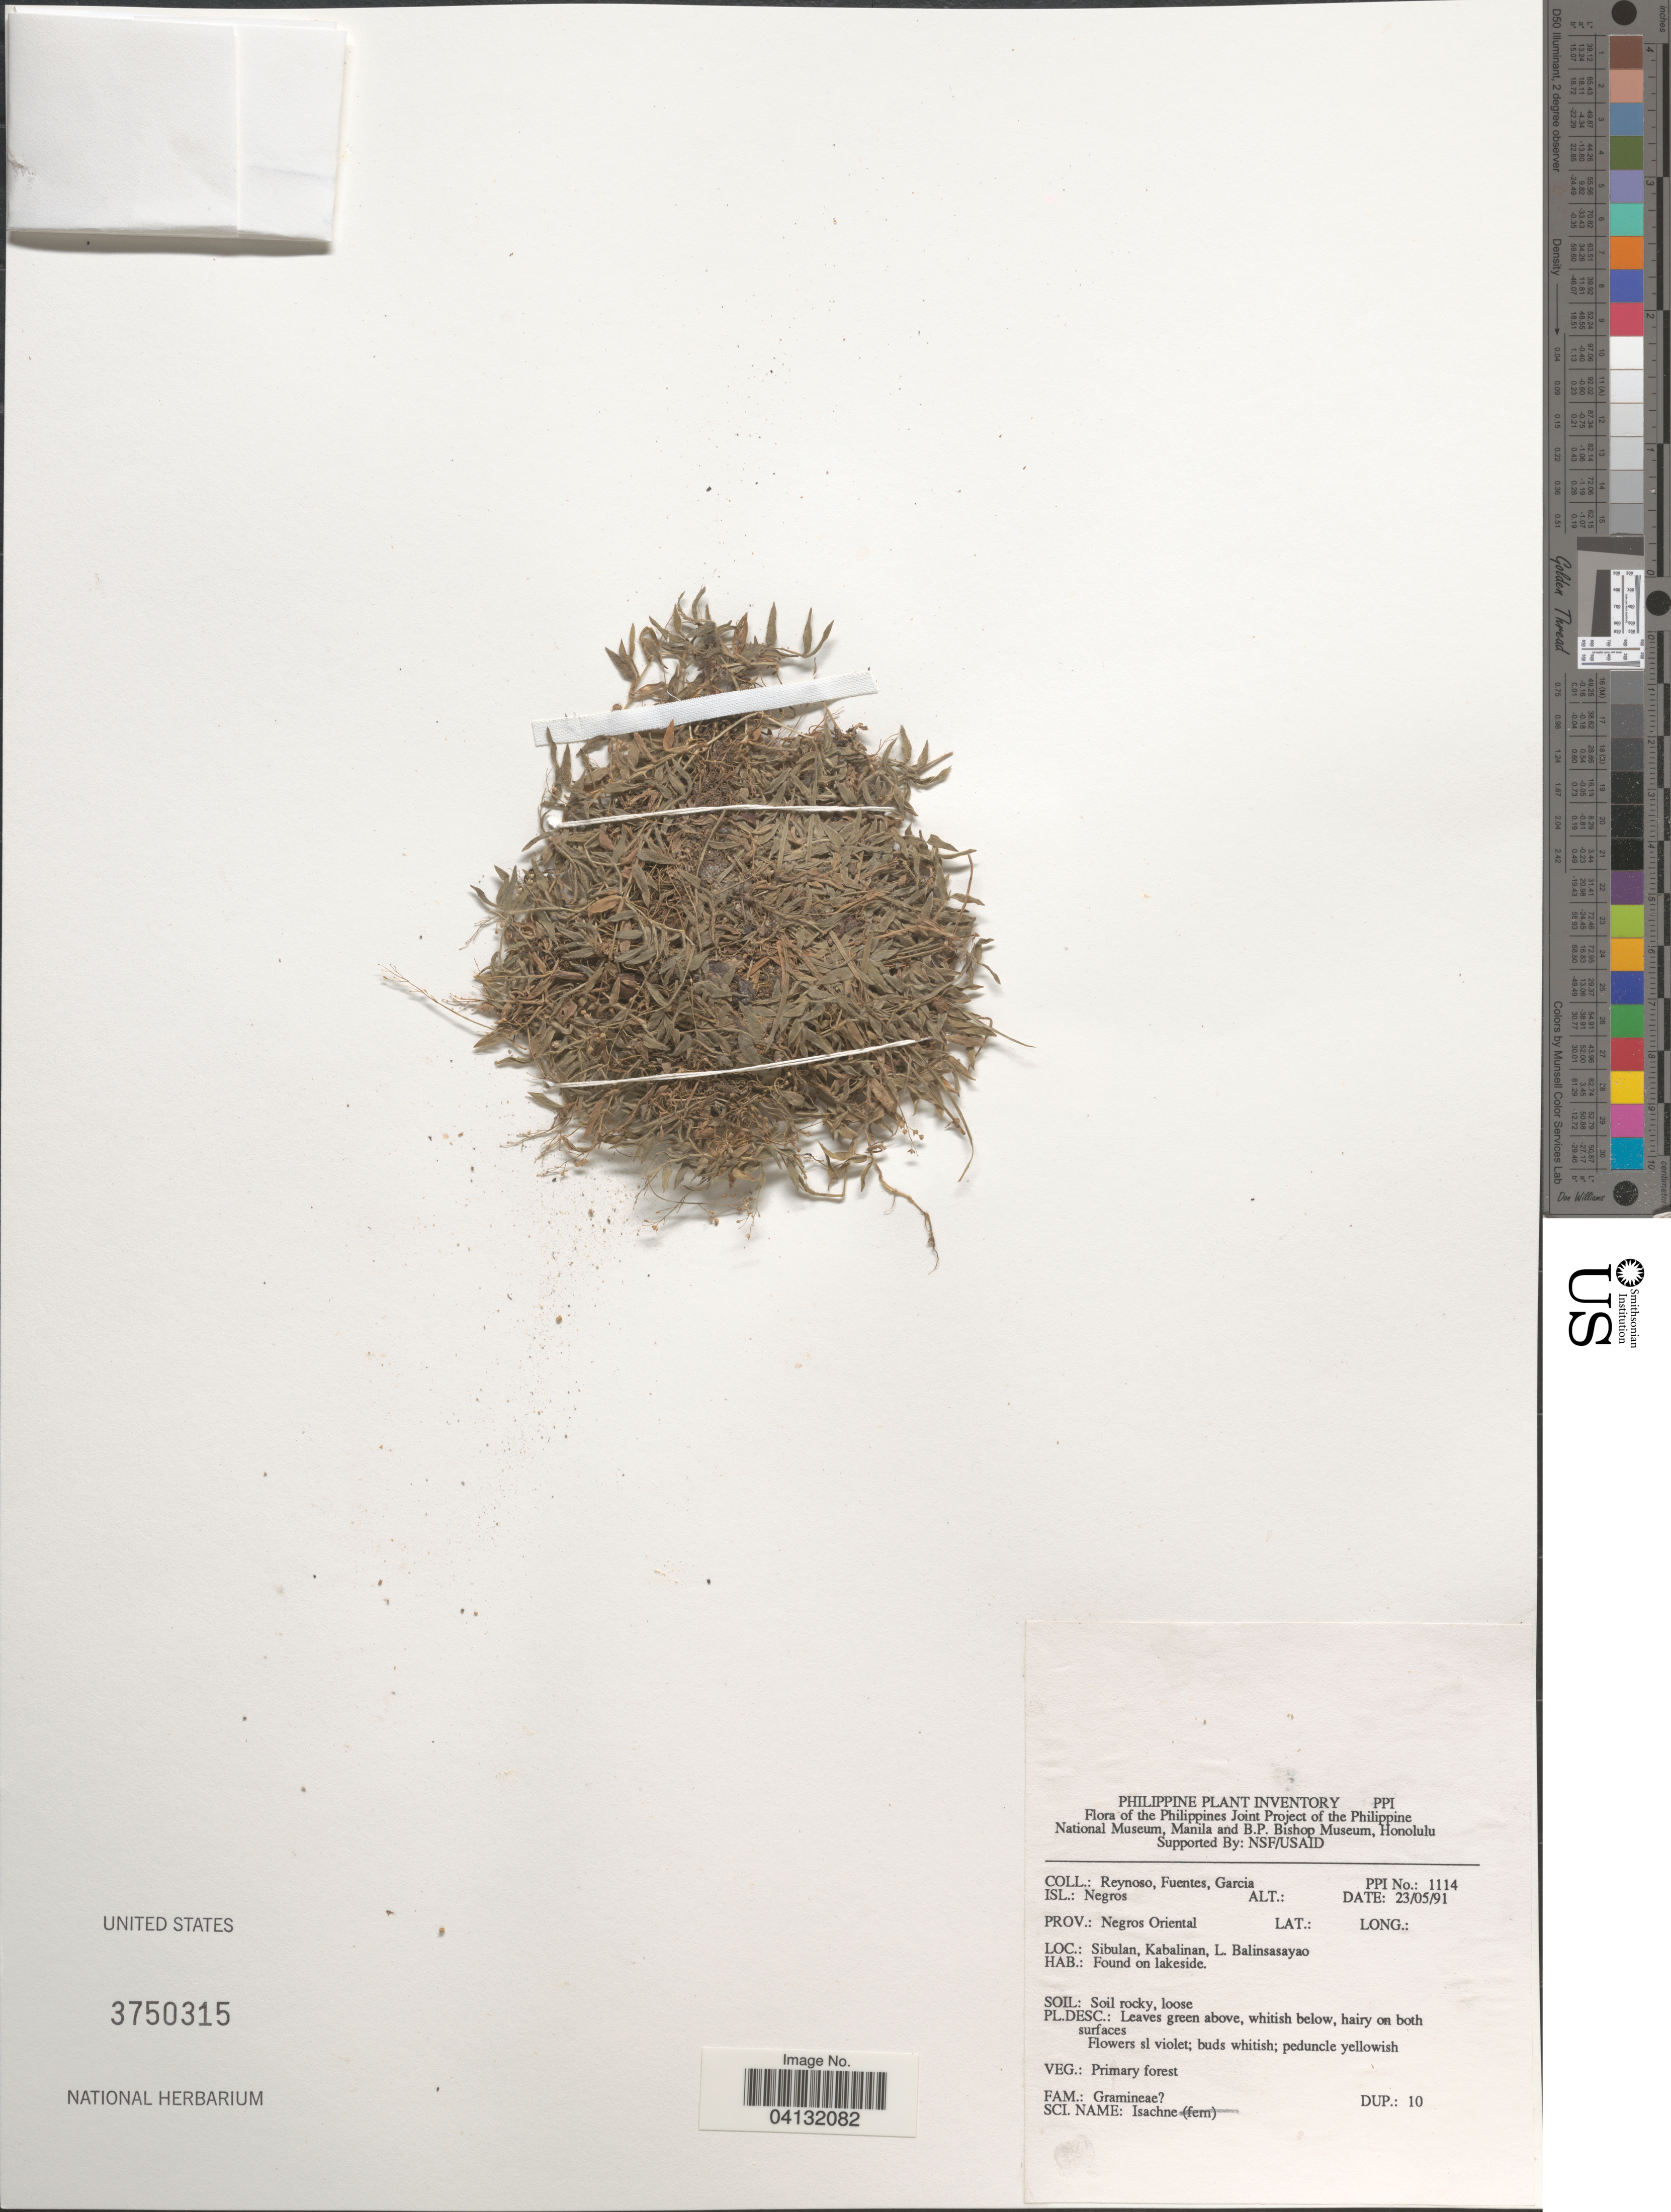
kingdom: Plantae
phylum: Tracheophyta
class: Liliopsida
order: Poales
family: Poaceae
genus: Isachne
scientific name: Isachne sp.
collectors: E. Reynoso, -. Fuentes & H. Garcia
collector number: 1114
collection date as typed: Transcribed d/m/y: 23/5/91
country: Philippines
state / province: Central Visayas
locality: Isl.: Negros. Prov.: Negros Oriental. Sibulan, Kabalinan, L. Balinsasayao.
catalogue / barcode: US 3750315